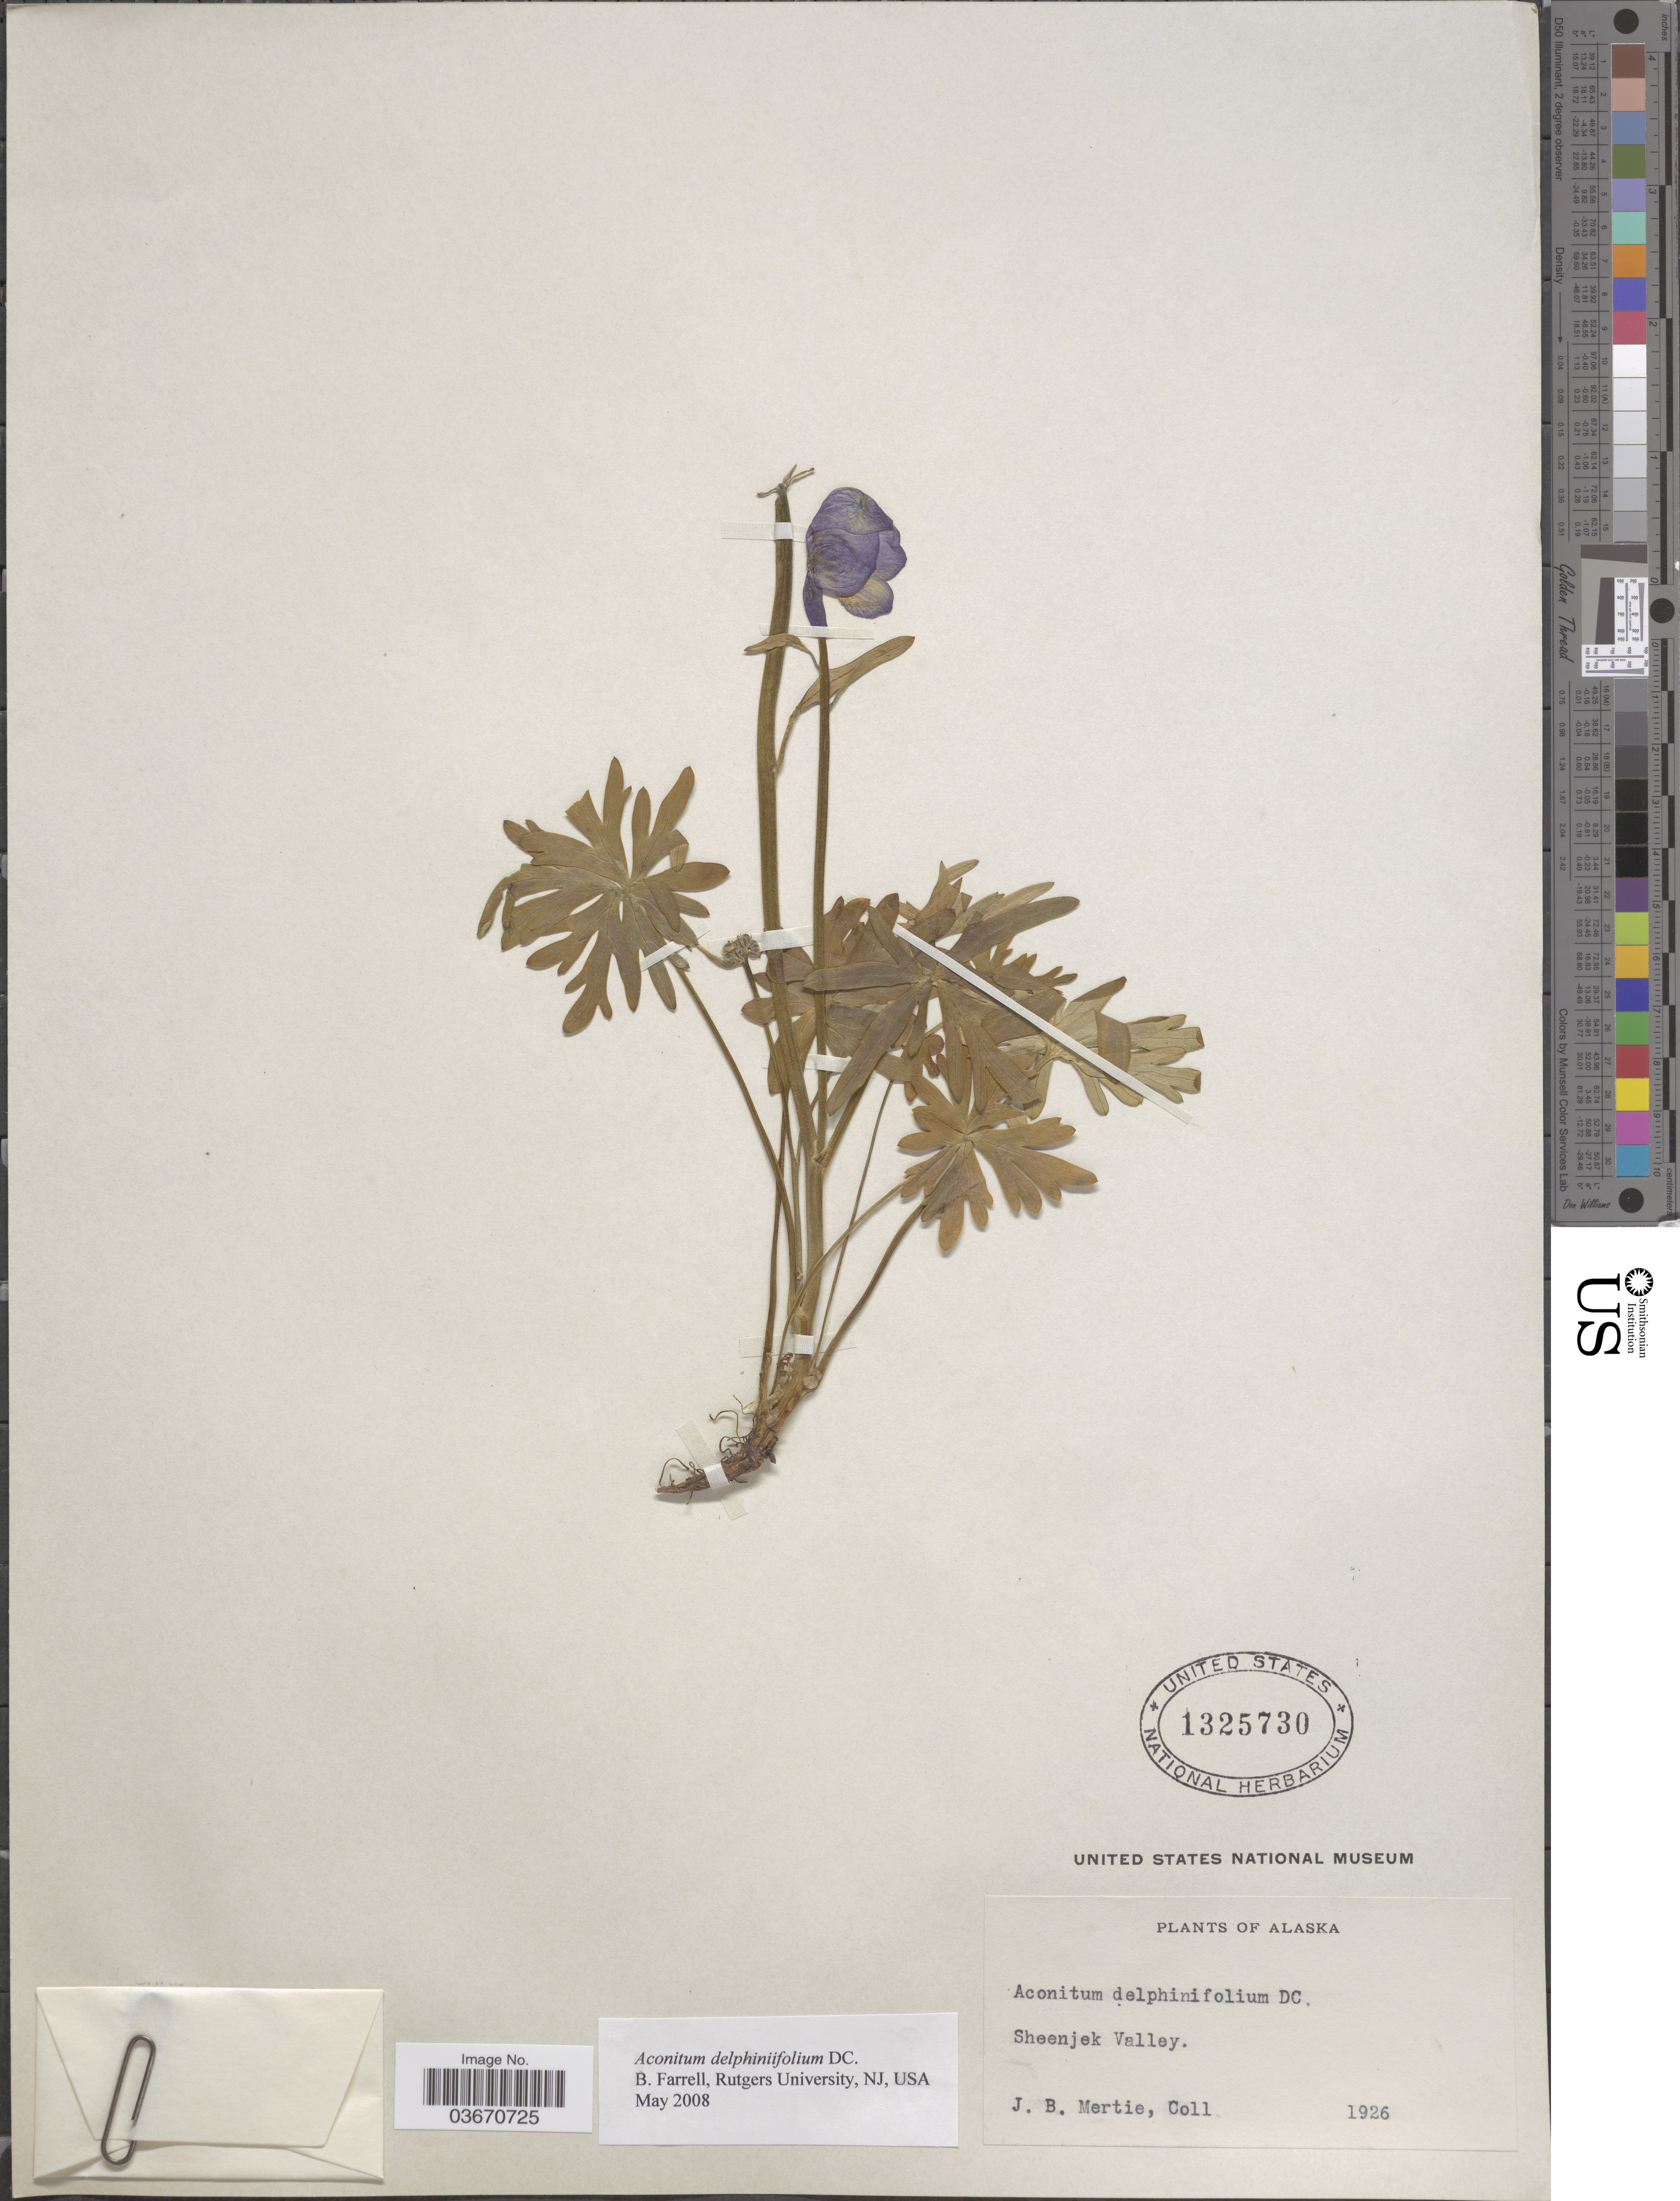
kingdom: Plantae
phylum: Tracheophyta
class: Magnoliopsida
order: Ranunculales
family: Ranunculaceae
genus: Aconitum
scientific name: Aconitum delphinifolium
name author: DC.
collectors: J. Mertie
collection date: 1926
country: United States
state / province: Alaska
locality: Sheenjek Valley.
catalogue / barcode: US 1325730